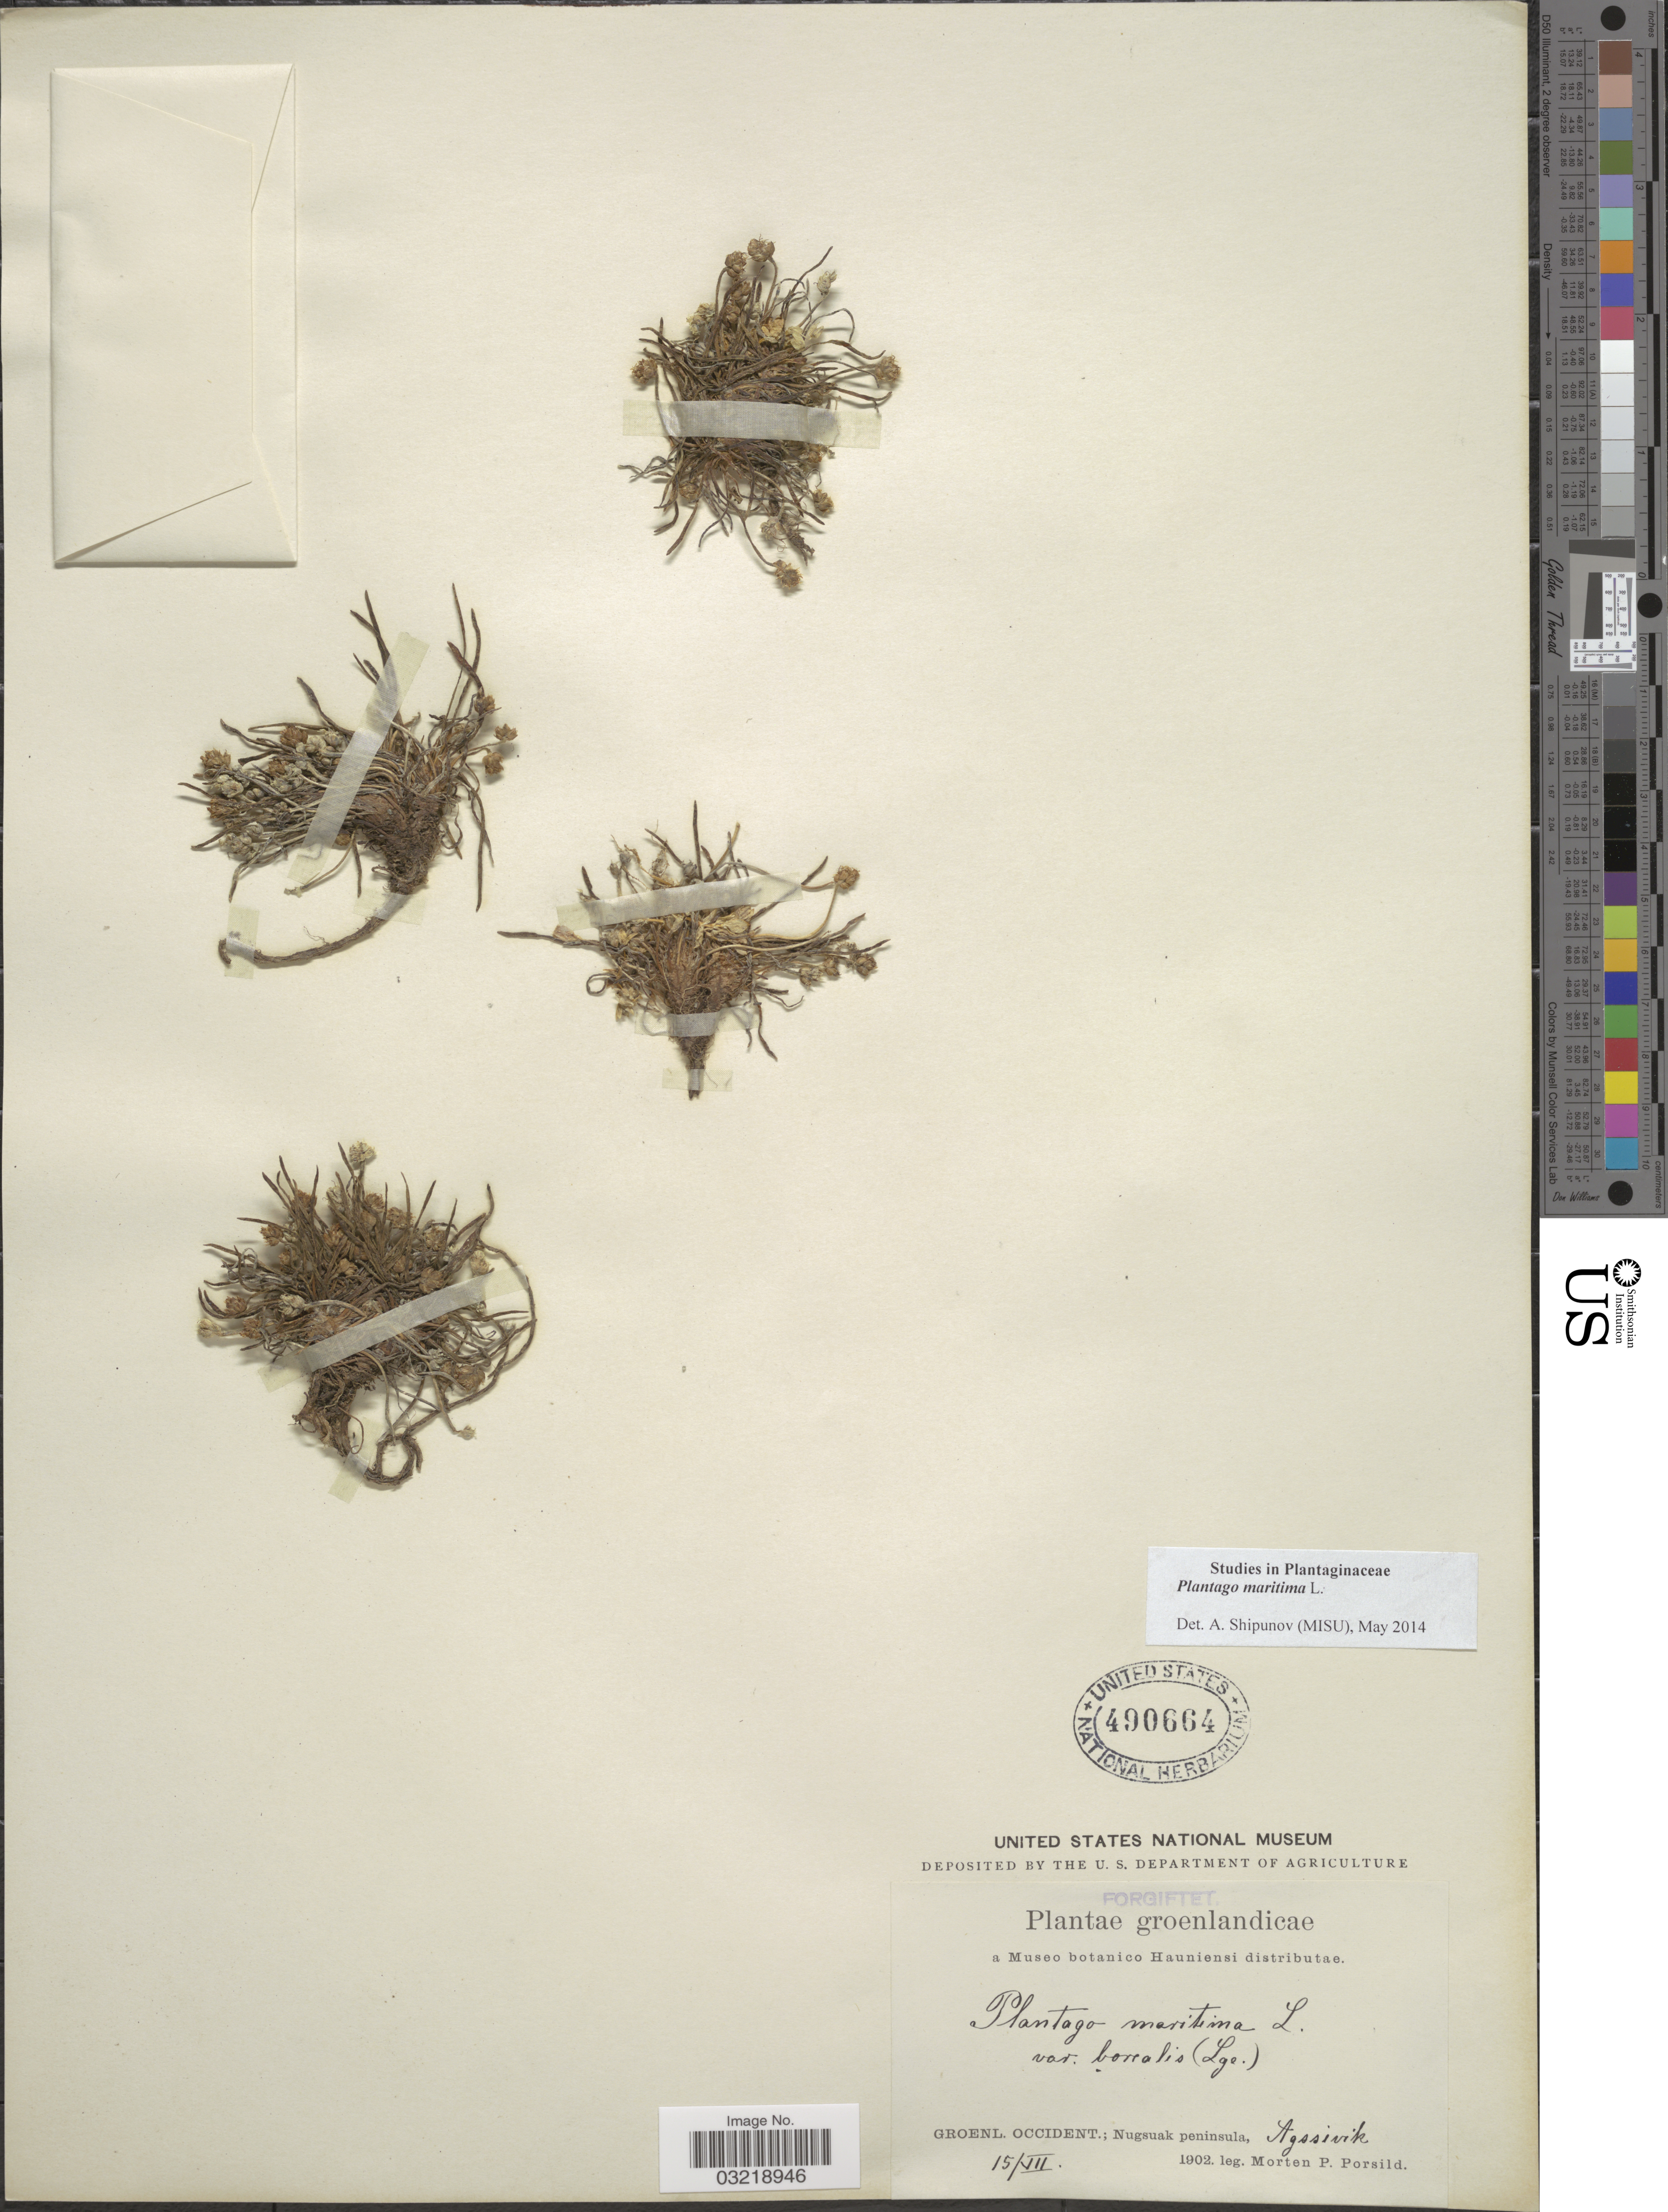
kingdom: Plantae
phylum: Tracheophyta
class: Magnoliopsida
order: Lamiales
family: Plantaginaceae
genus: Plantago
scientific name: Plantago maritima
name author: L.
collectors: M. P. Porsild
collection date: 1902-07-15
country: Greenland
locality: Groenlandicae. Groenl. Occident.; Nugsuak peninsula, Agssivik.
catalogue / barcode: US 490664